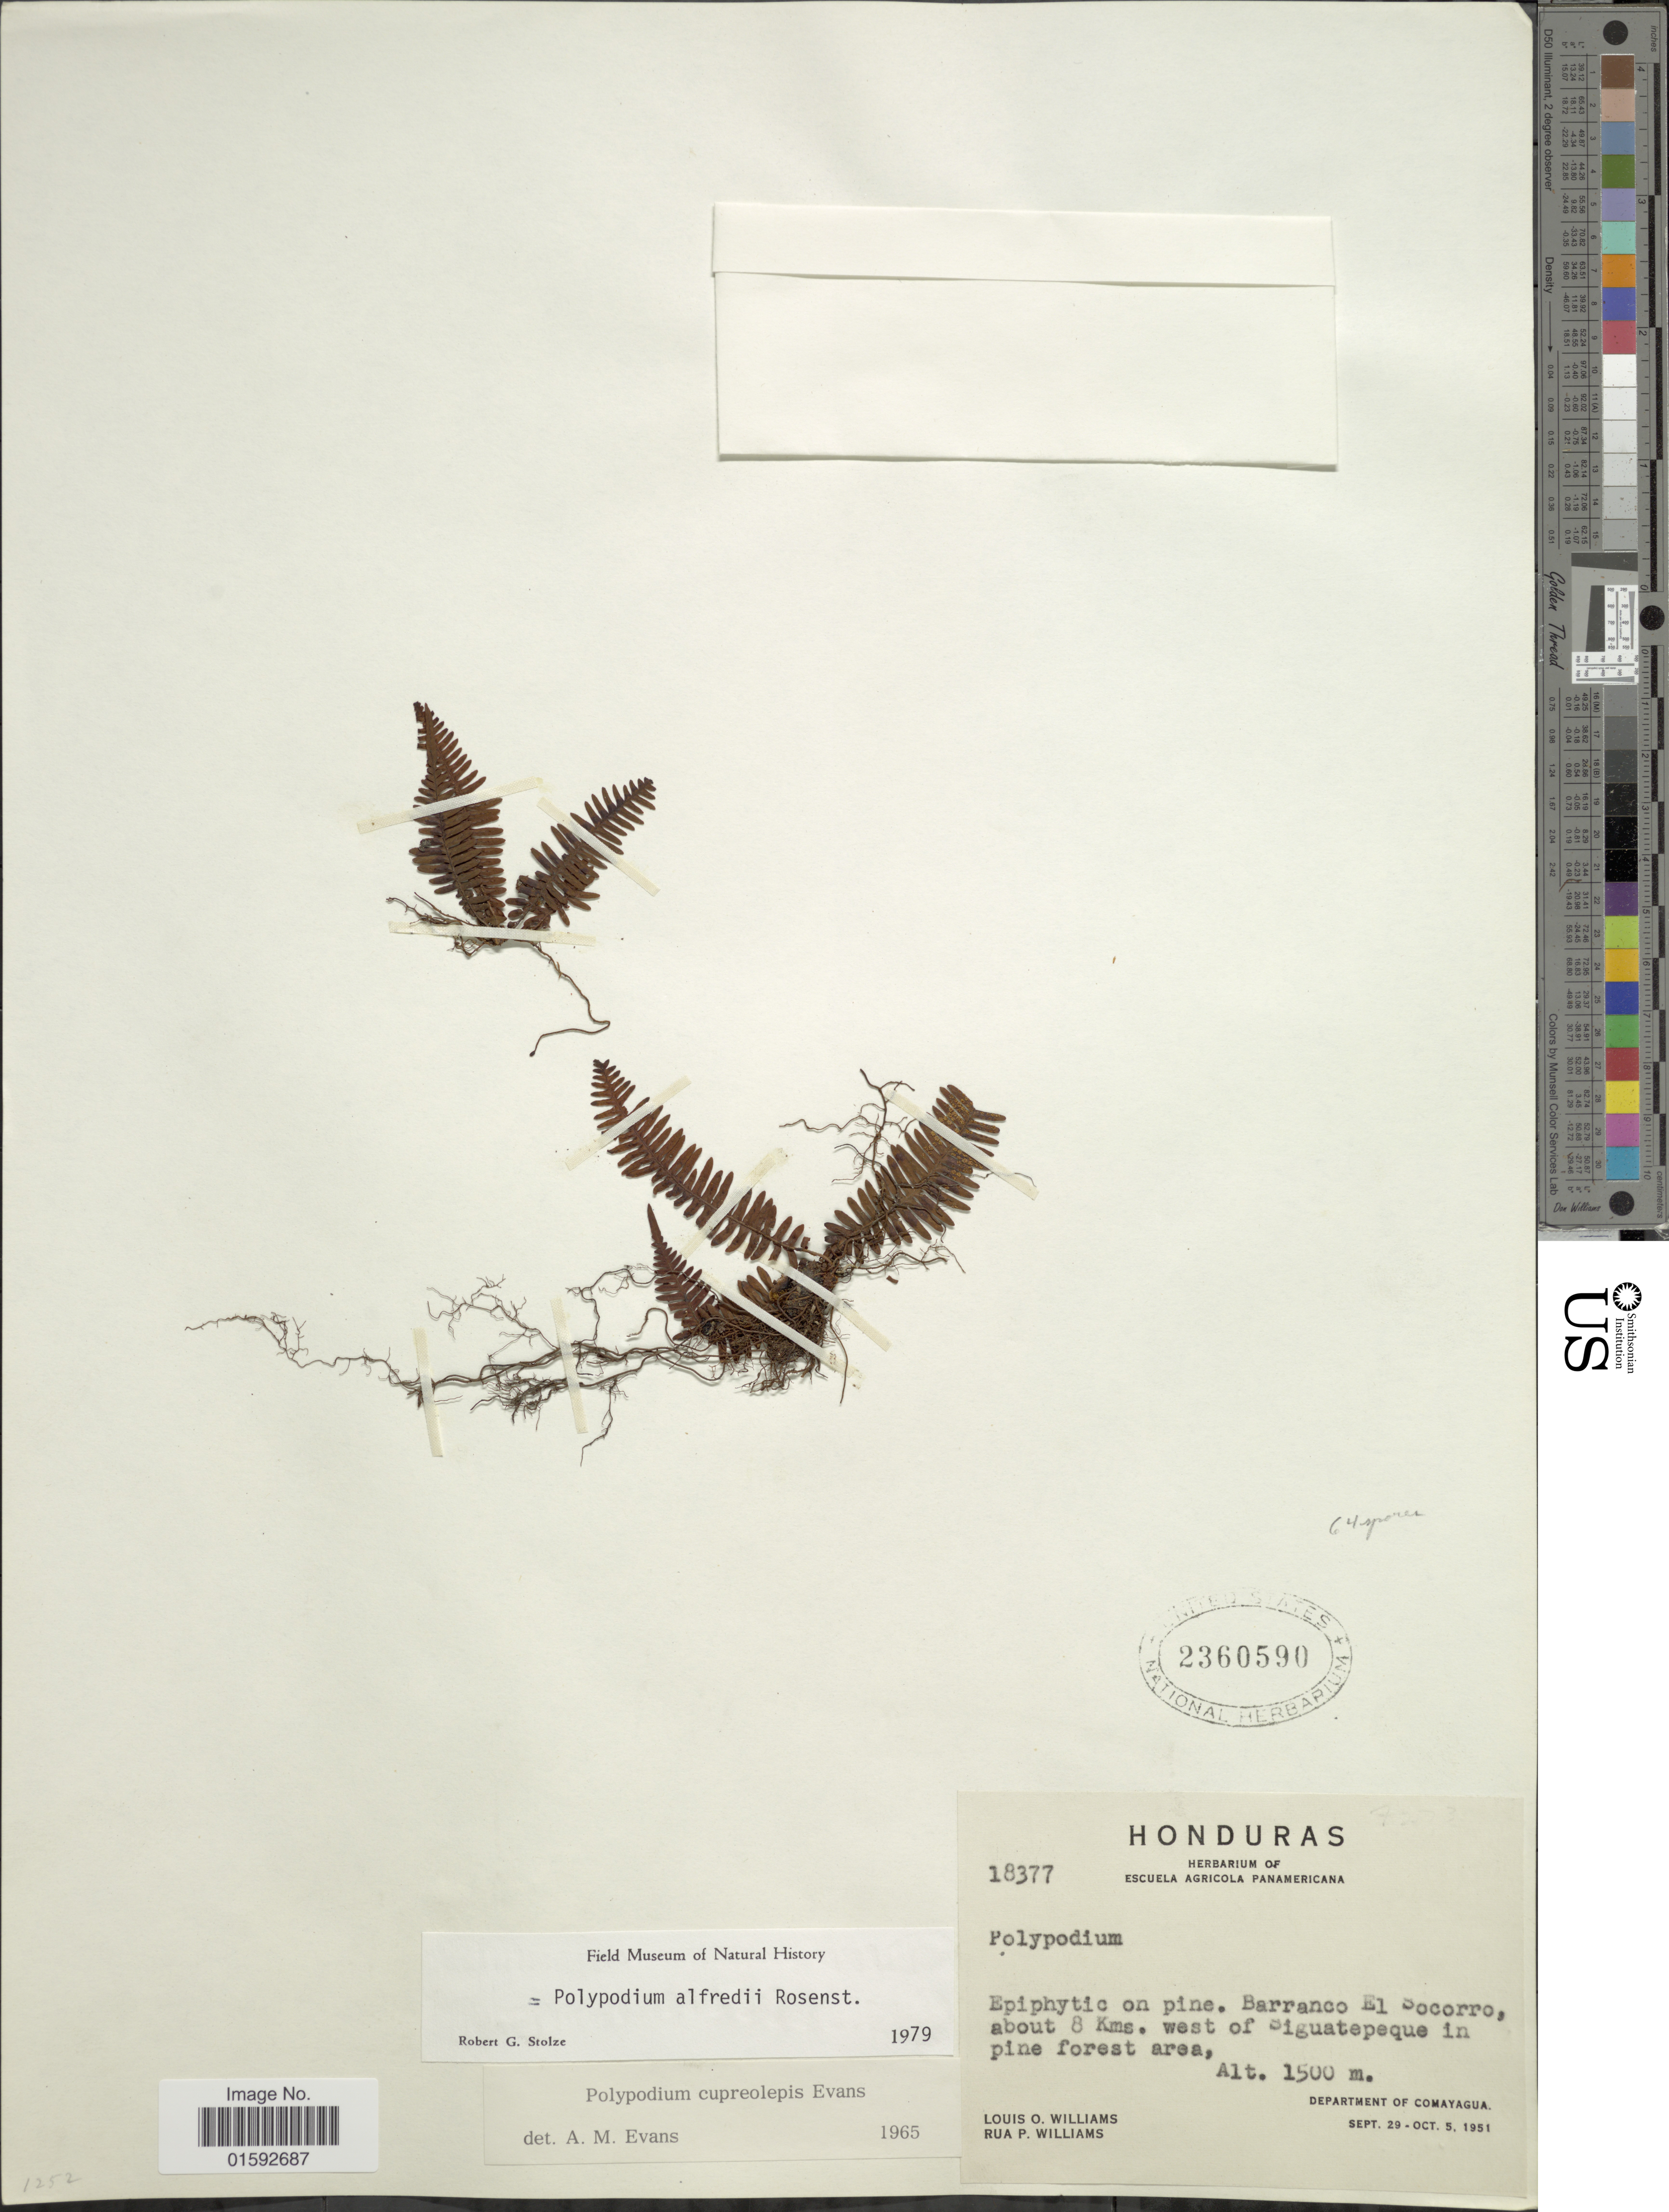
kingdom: Plantae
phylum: Tracheophyta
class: Polypodiopsida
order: Polypodiales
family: Polypodiaceae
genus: Pecluma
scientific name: Pecluma alfredii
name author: (Rosenst.) M.G. Price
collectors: L. O. Williams & R. P. Williams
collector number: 18377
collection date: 1951-09-29/1951-10-05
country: Honduras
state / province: Comayagua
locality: Barranco El Socorro, about 8 Kms. west of Siguatepeque in pine forest area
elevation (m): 1500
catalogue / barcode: US 2360590